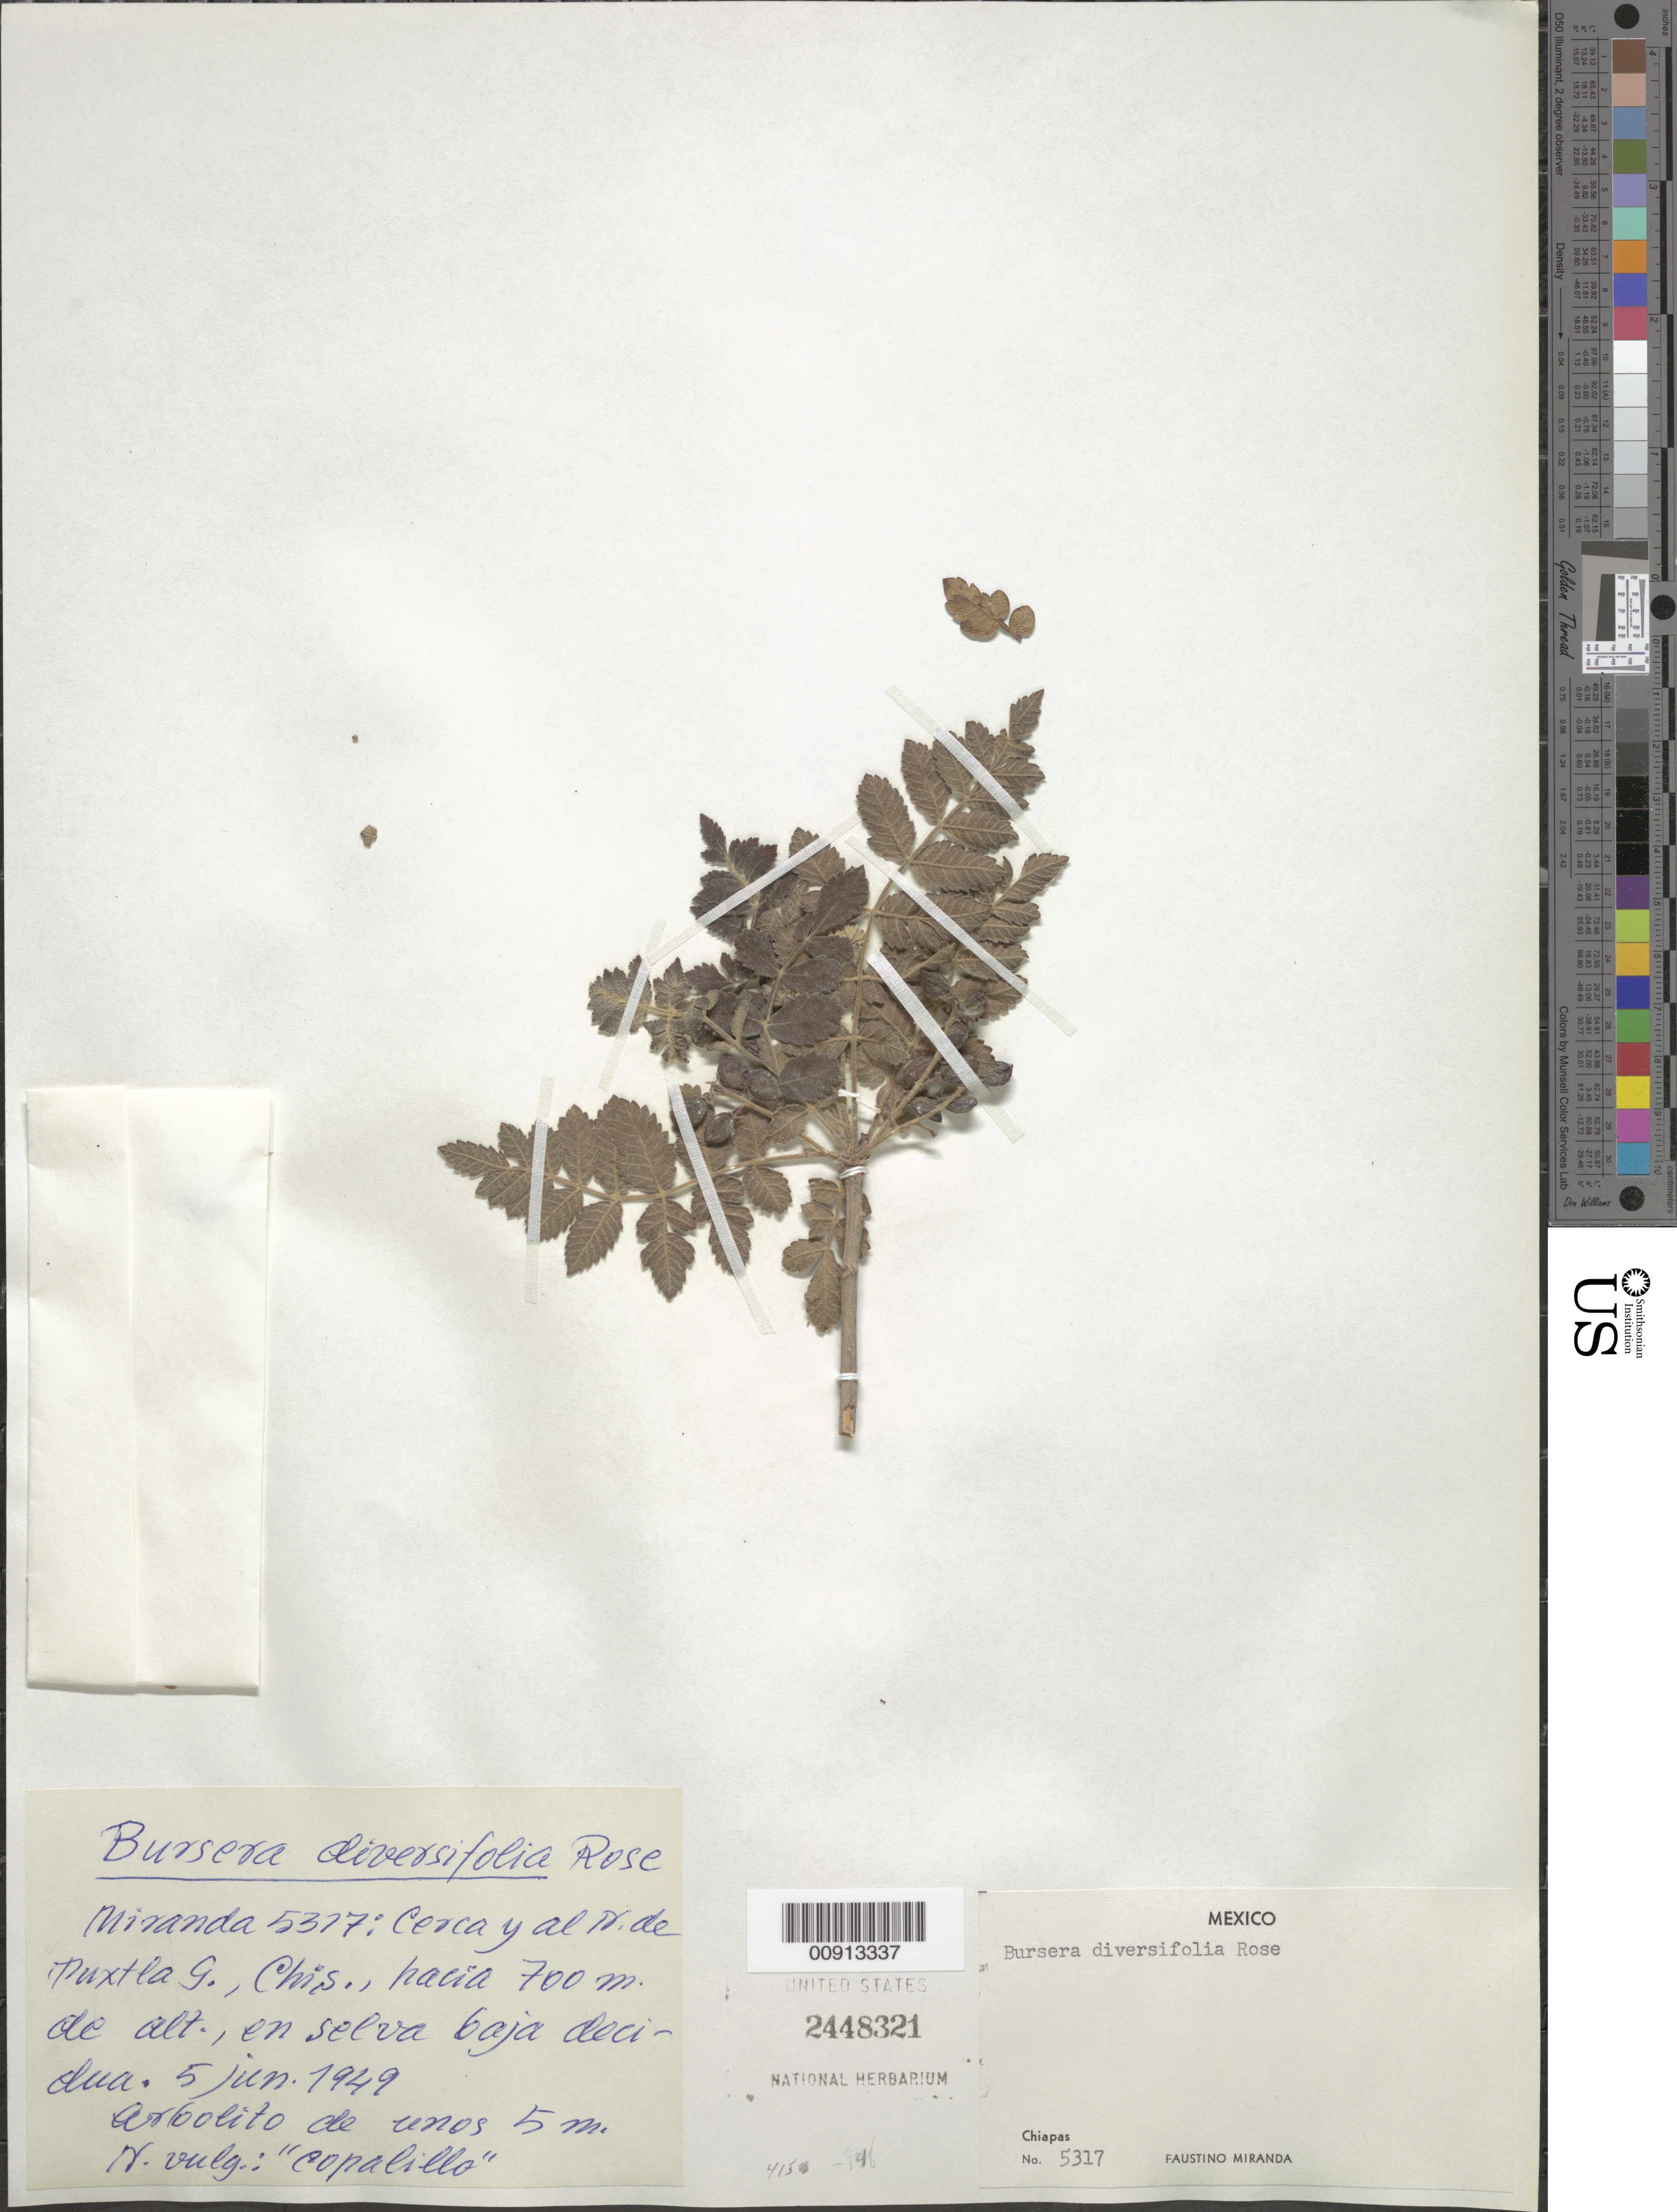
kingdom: Plantae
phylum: Tracheophyta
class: Magnoliopsida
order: Sapindales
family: Burseraceae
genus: Bursera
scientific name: Bursera diversifolia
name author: Rose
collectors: Miranda G., F.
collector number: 5317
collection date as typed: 05 Jun 1949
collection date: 1949-06-05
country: Mexico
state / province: Chiapas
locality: Cerca y al N de Tuxtla Gutiérrez, Chiapas.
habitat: En selva baja decidua.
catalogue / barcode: US 2448321